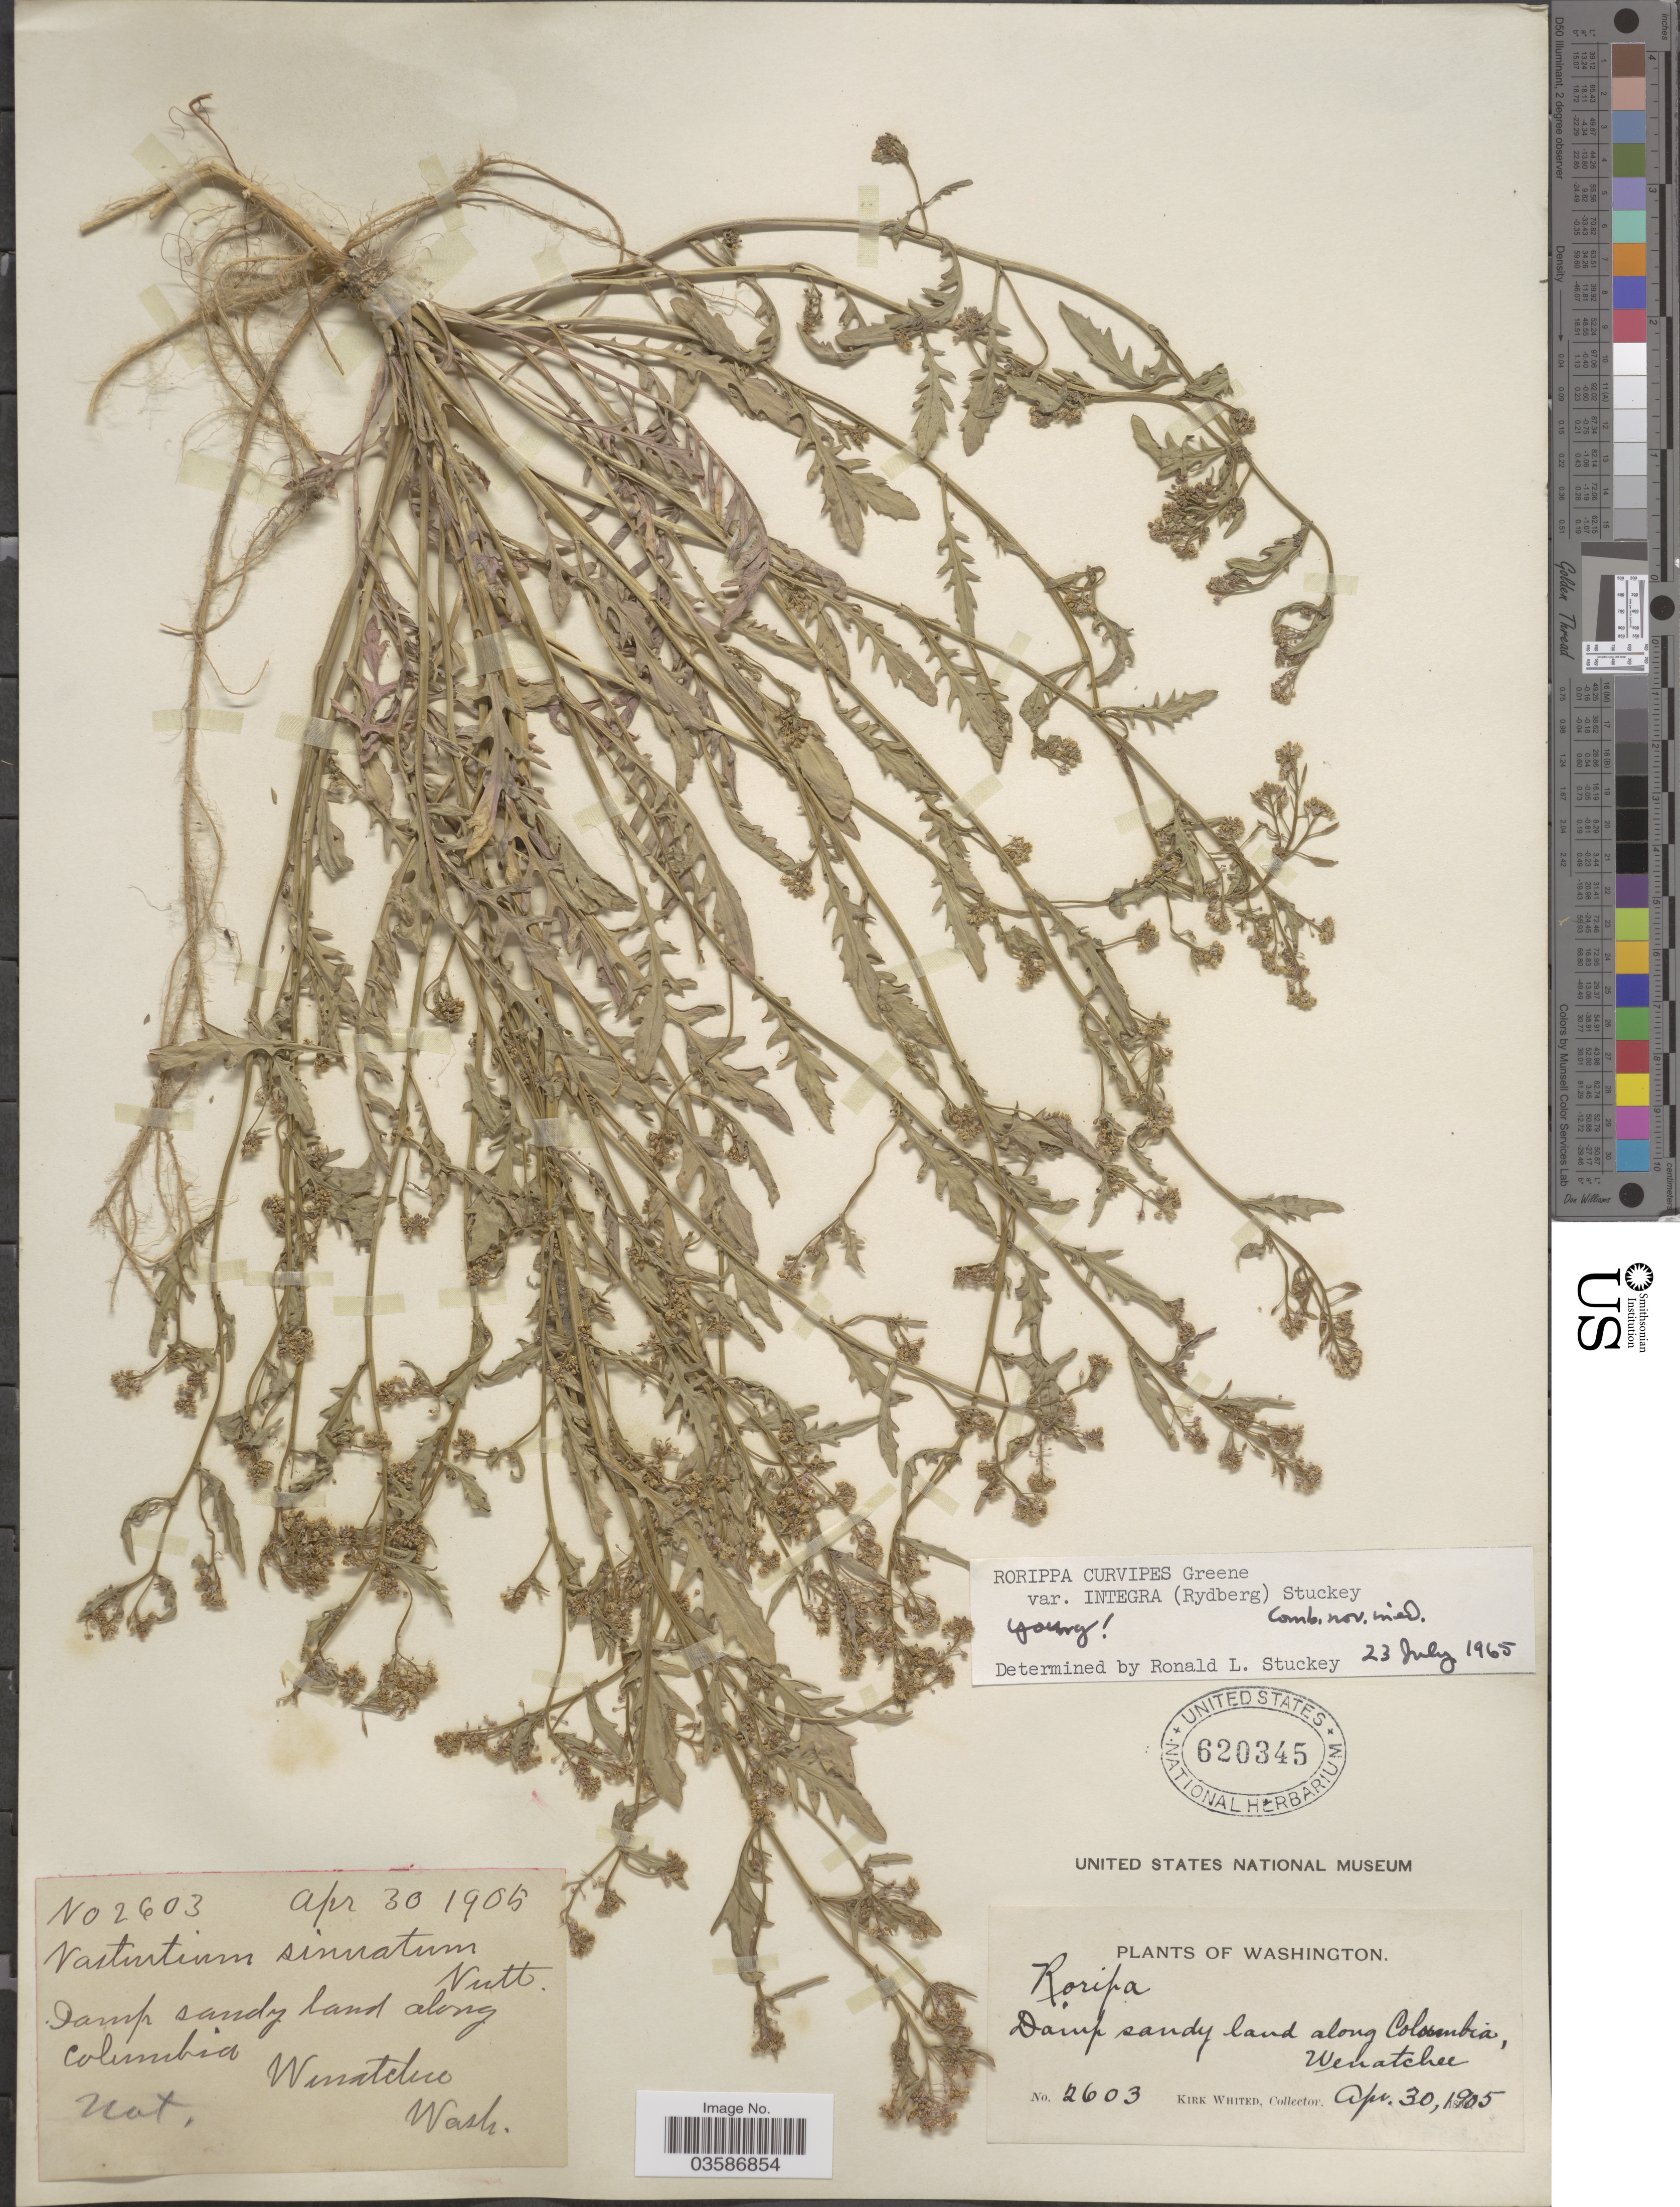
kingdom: Plantae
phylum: Tracheophyta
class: Magnoliopsida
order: Brassicales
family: Brassicaceae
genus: Rorippa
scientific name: Rorippa curvipes var. integra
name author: (Rydb.) Stuckey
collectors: K. Whited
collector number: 2603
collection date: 1905-04-30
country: United States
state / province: Washington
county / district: Chelan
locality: Damp sandy land along Columbia, Wenatchee.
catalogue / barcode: US 620345